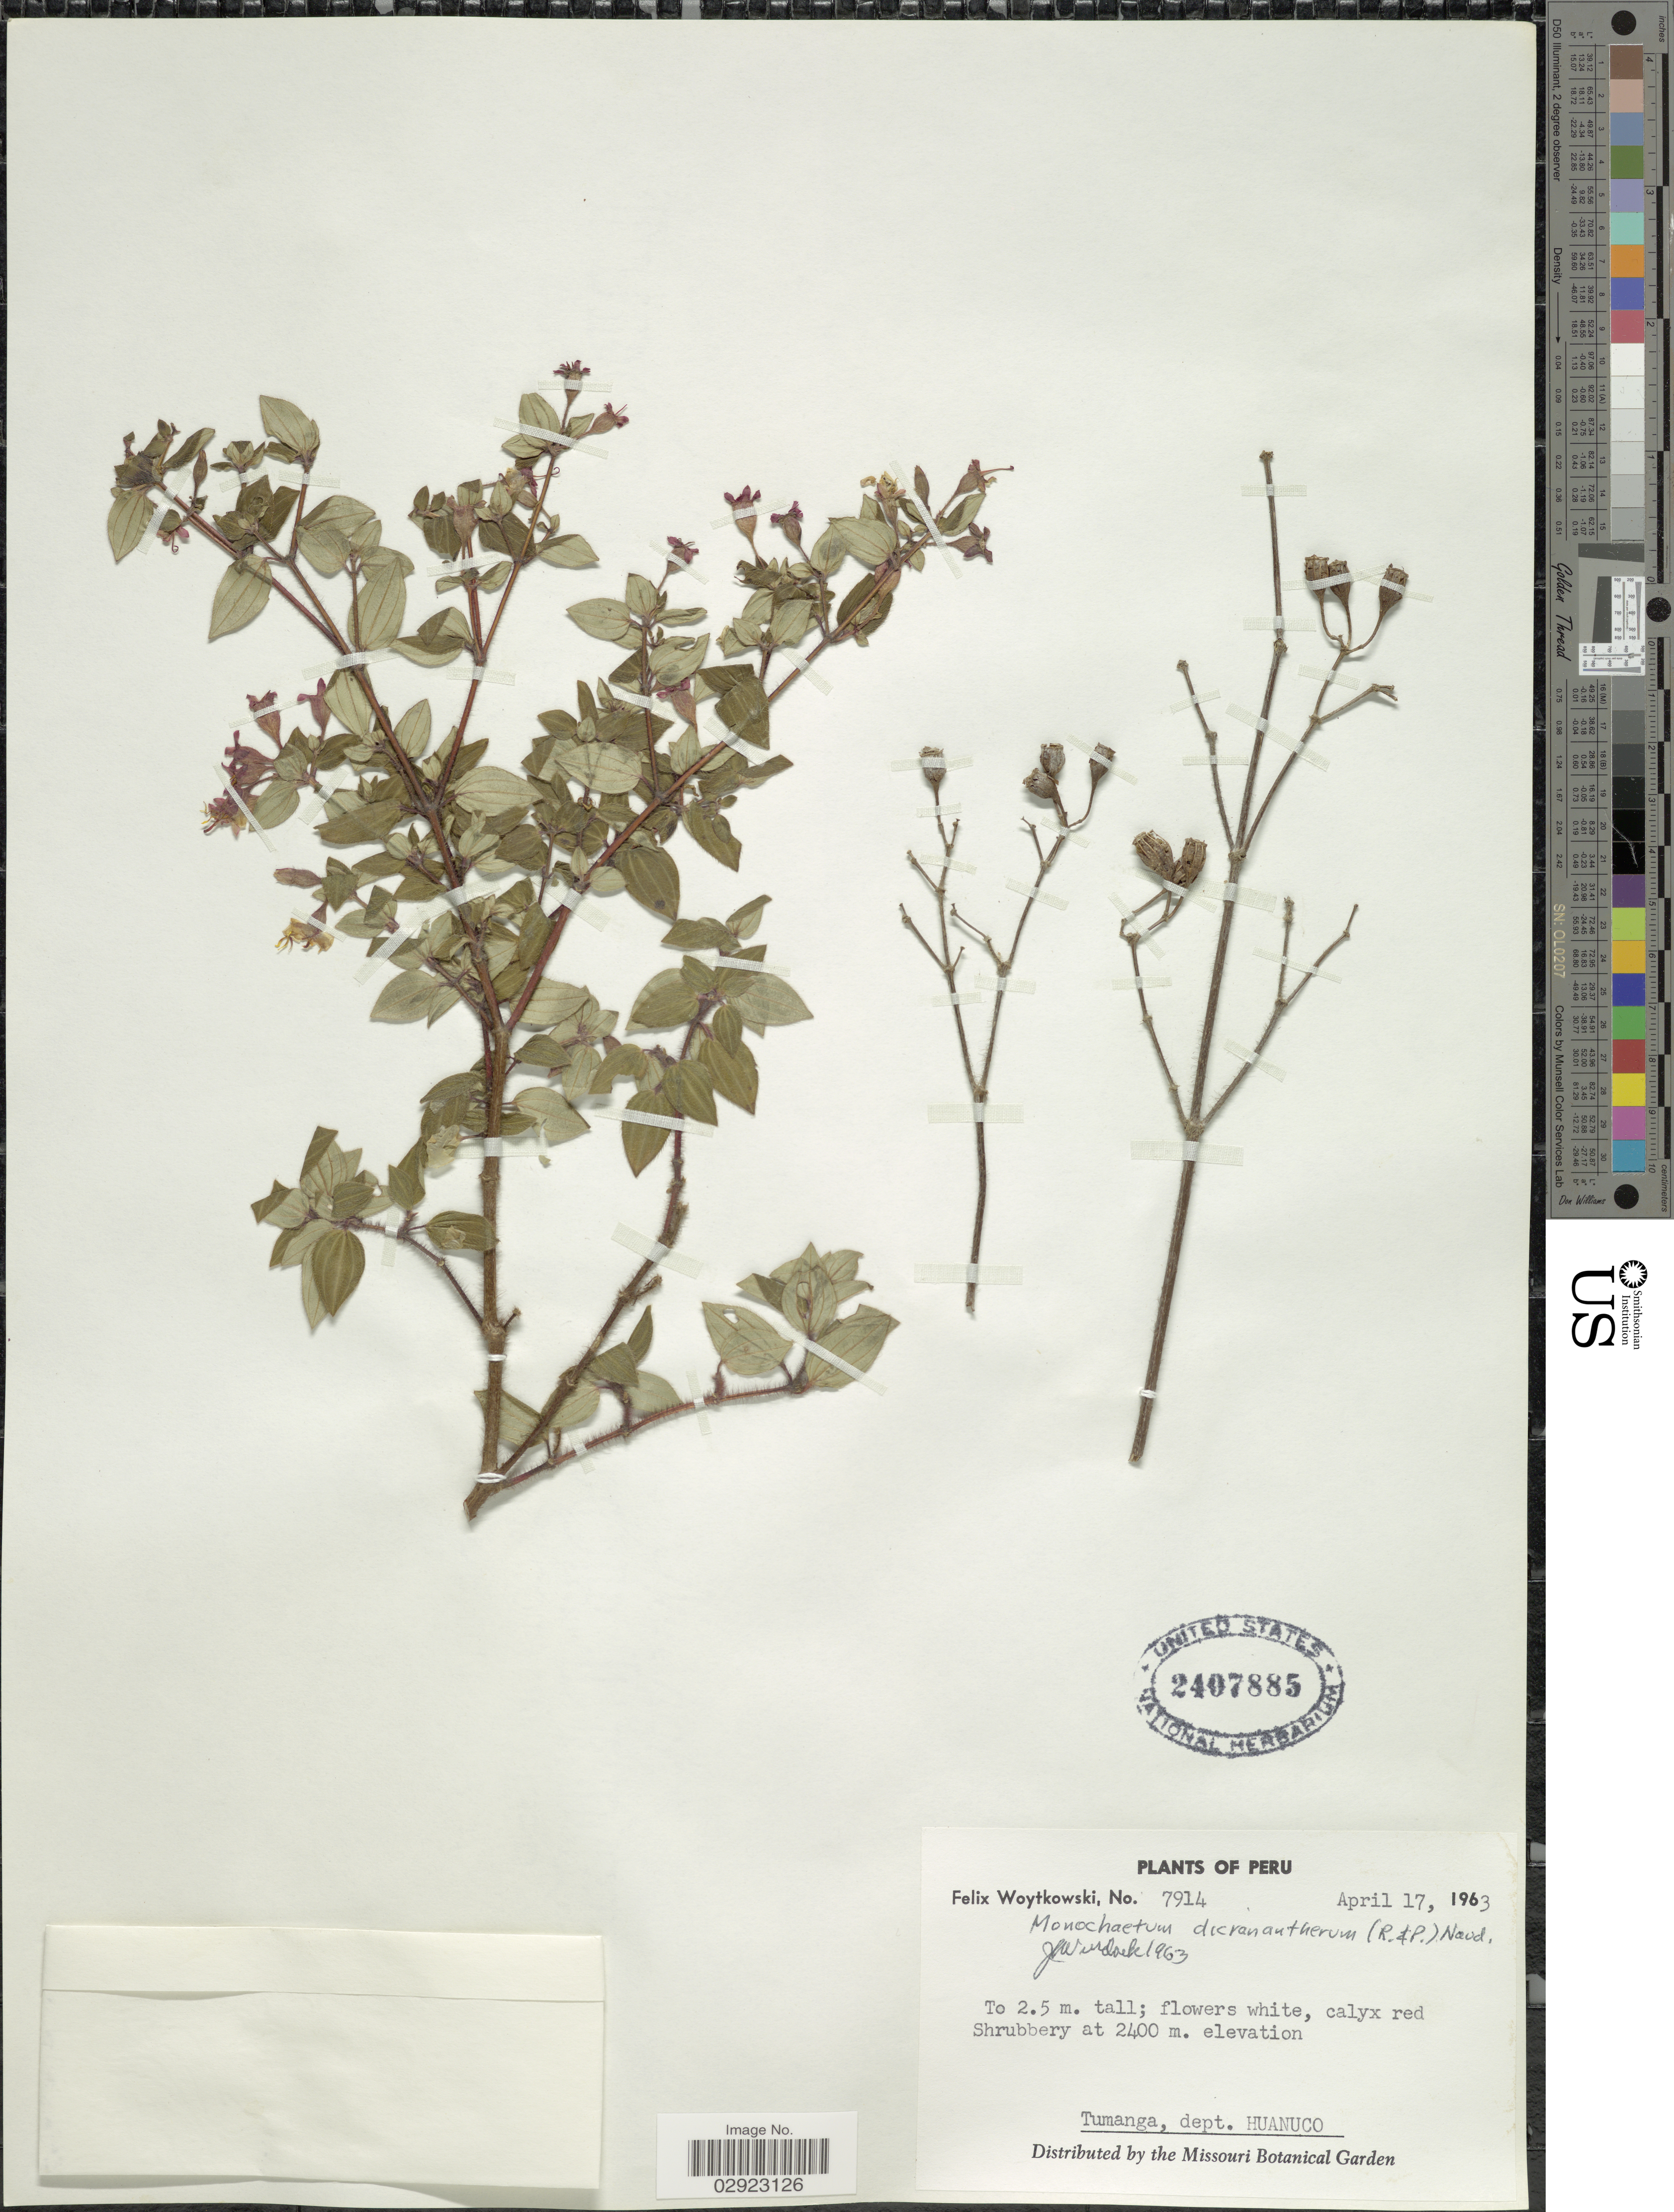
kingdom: Plantae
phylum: Tracheophyta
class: Magnoliopsida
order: Myrtales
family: Melastomataceae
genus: Monochaetum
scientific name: Monochaetum dicranantherum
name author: Naudin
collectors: F. Woytkowski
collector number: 7914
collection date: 1963-04-17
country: Peru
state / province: Huánuco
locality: Tumanga, dept. Huanuco.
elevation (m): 2400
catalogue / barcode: US 2407885